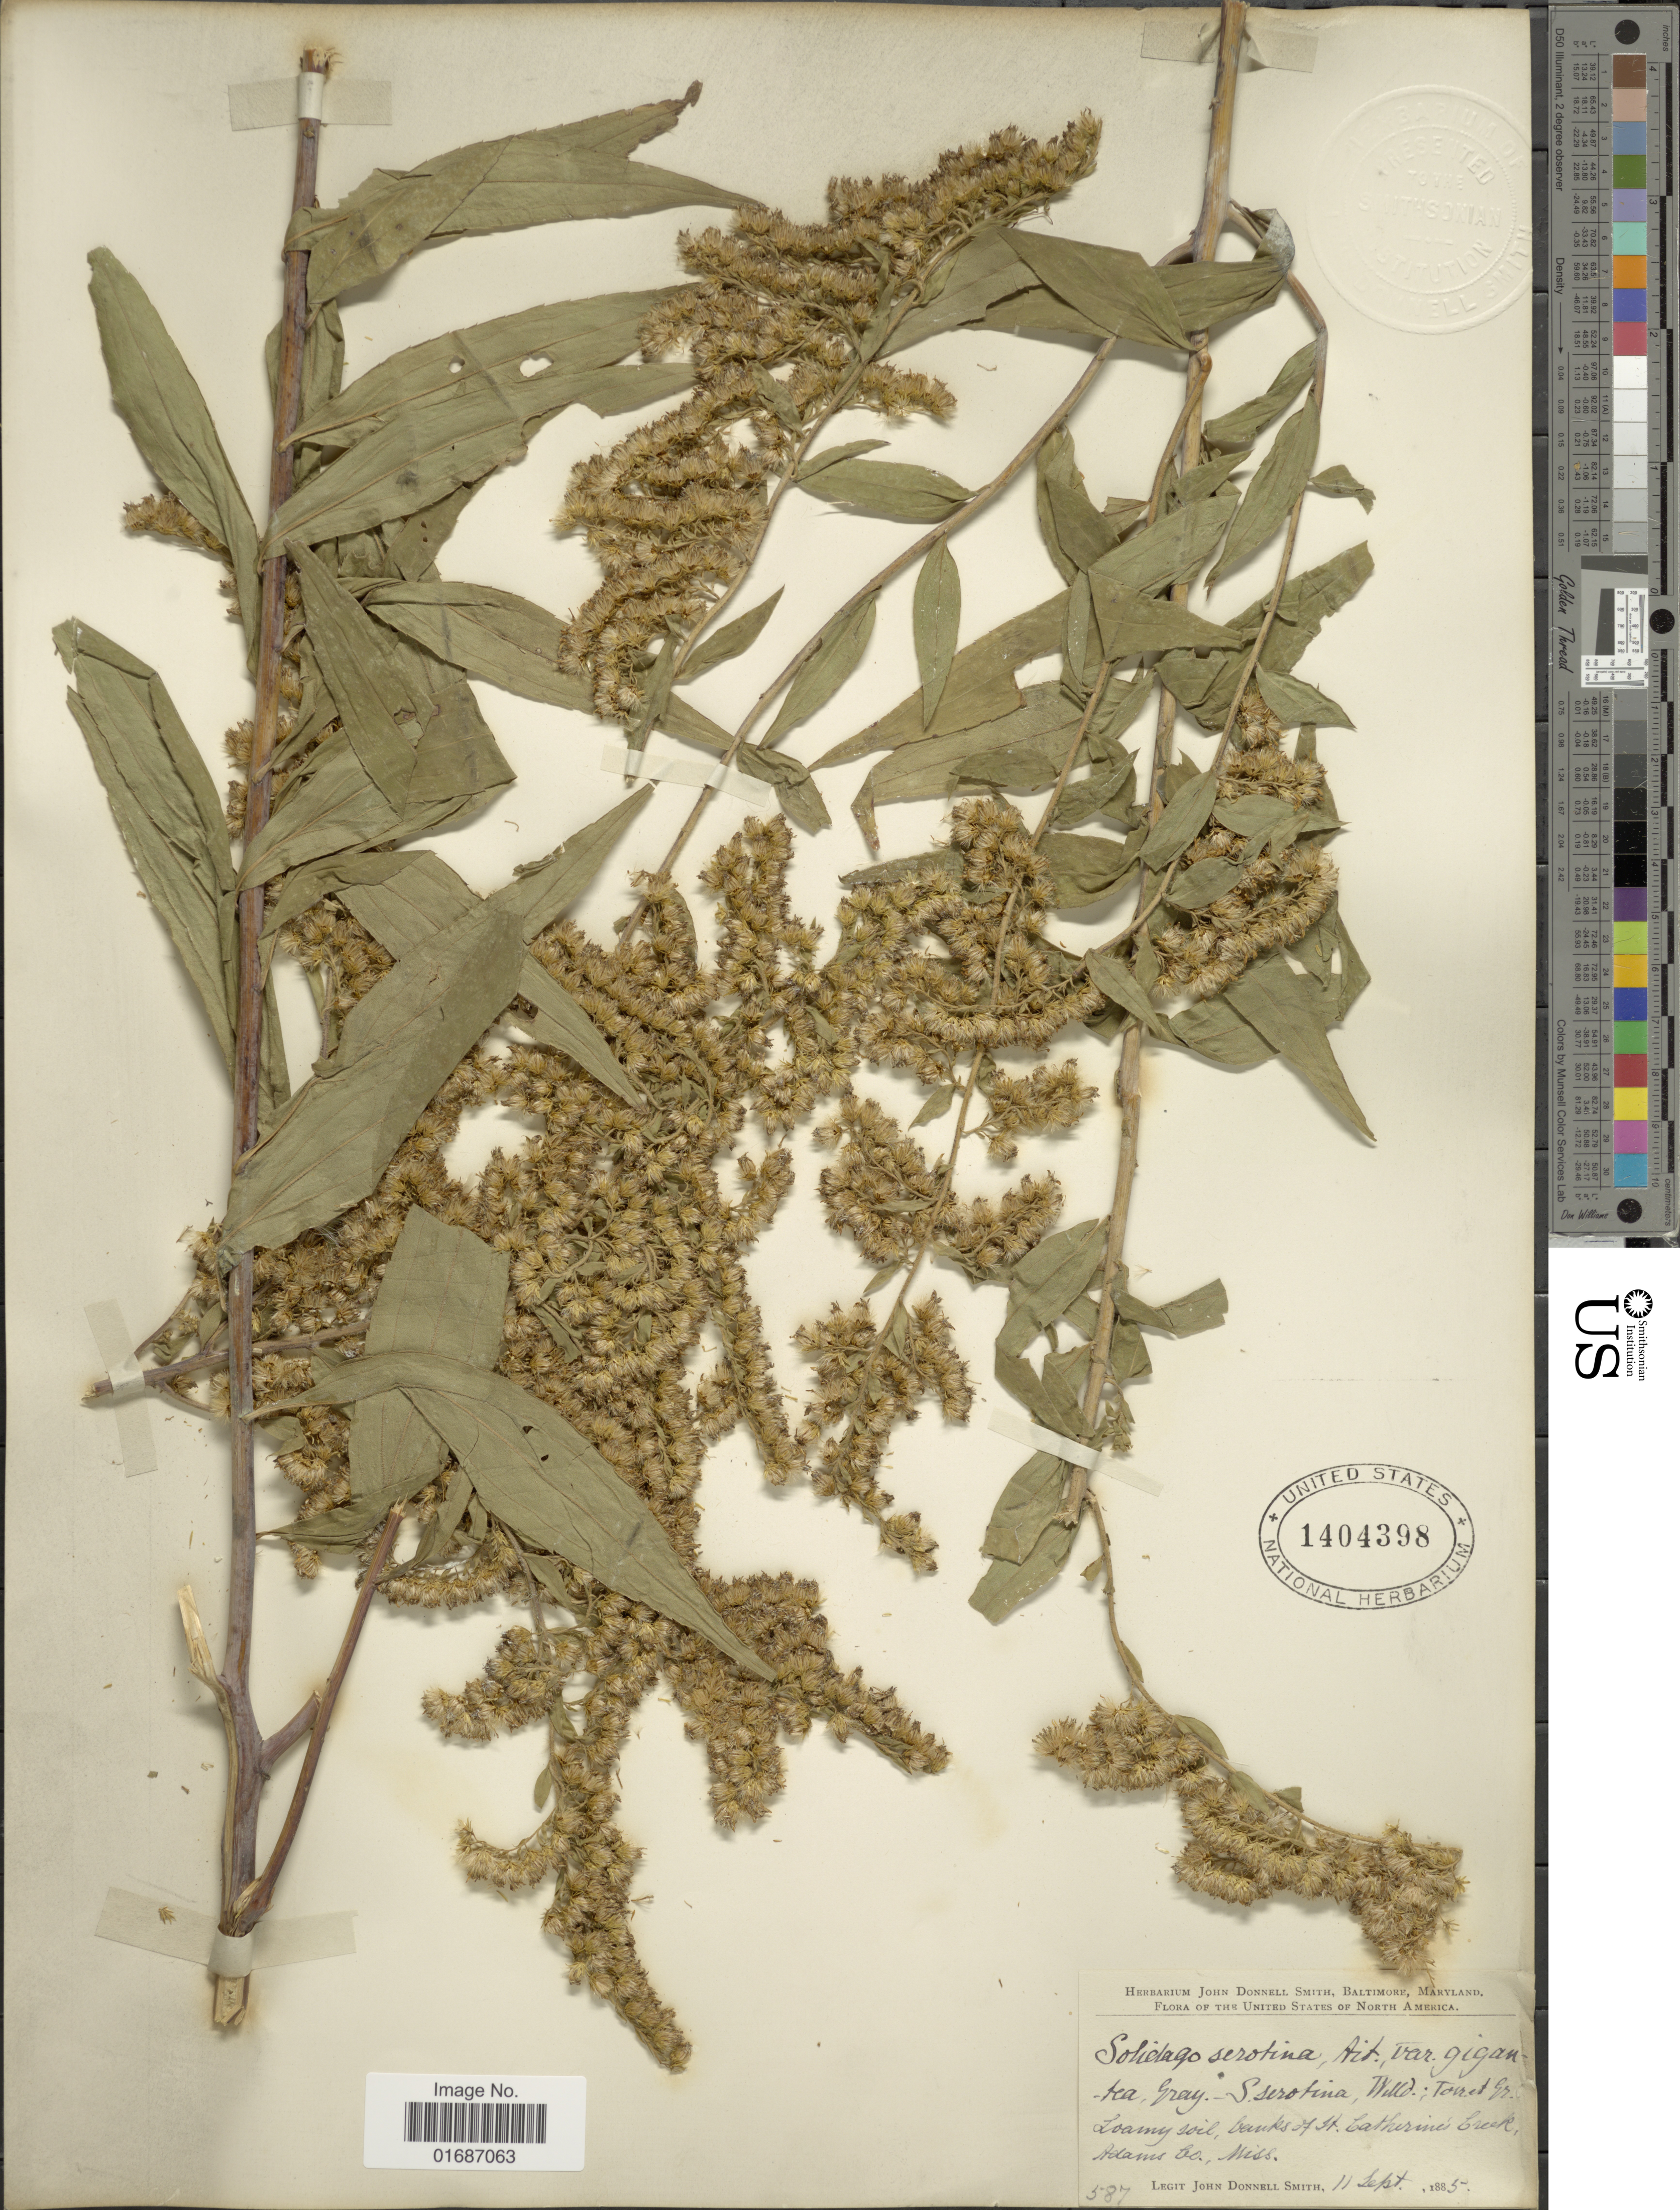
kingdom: Plantae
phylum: Tracheophyta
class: Magnoliopsida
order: Asterales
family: Asteraceae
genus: Solidago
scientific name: Solidago gigantea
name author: Aiton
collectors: J. Donnell Smith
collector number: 581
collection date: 1885-09-11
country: United States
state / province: Mississippi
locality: Loamy soil, banks of St. Catherines Creek, Adams Co.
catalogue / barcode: US 1404398